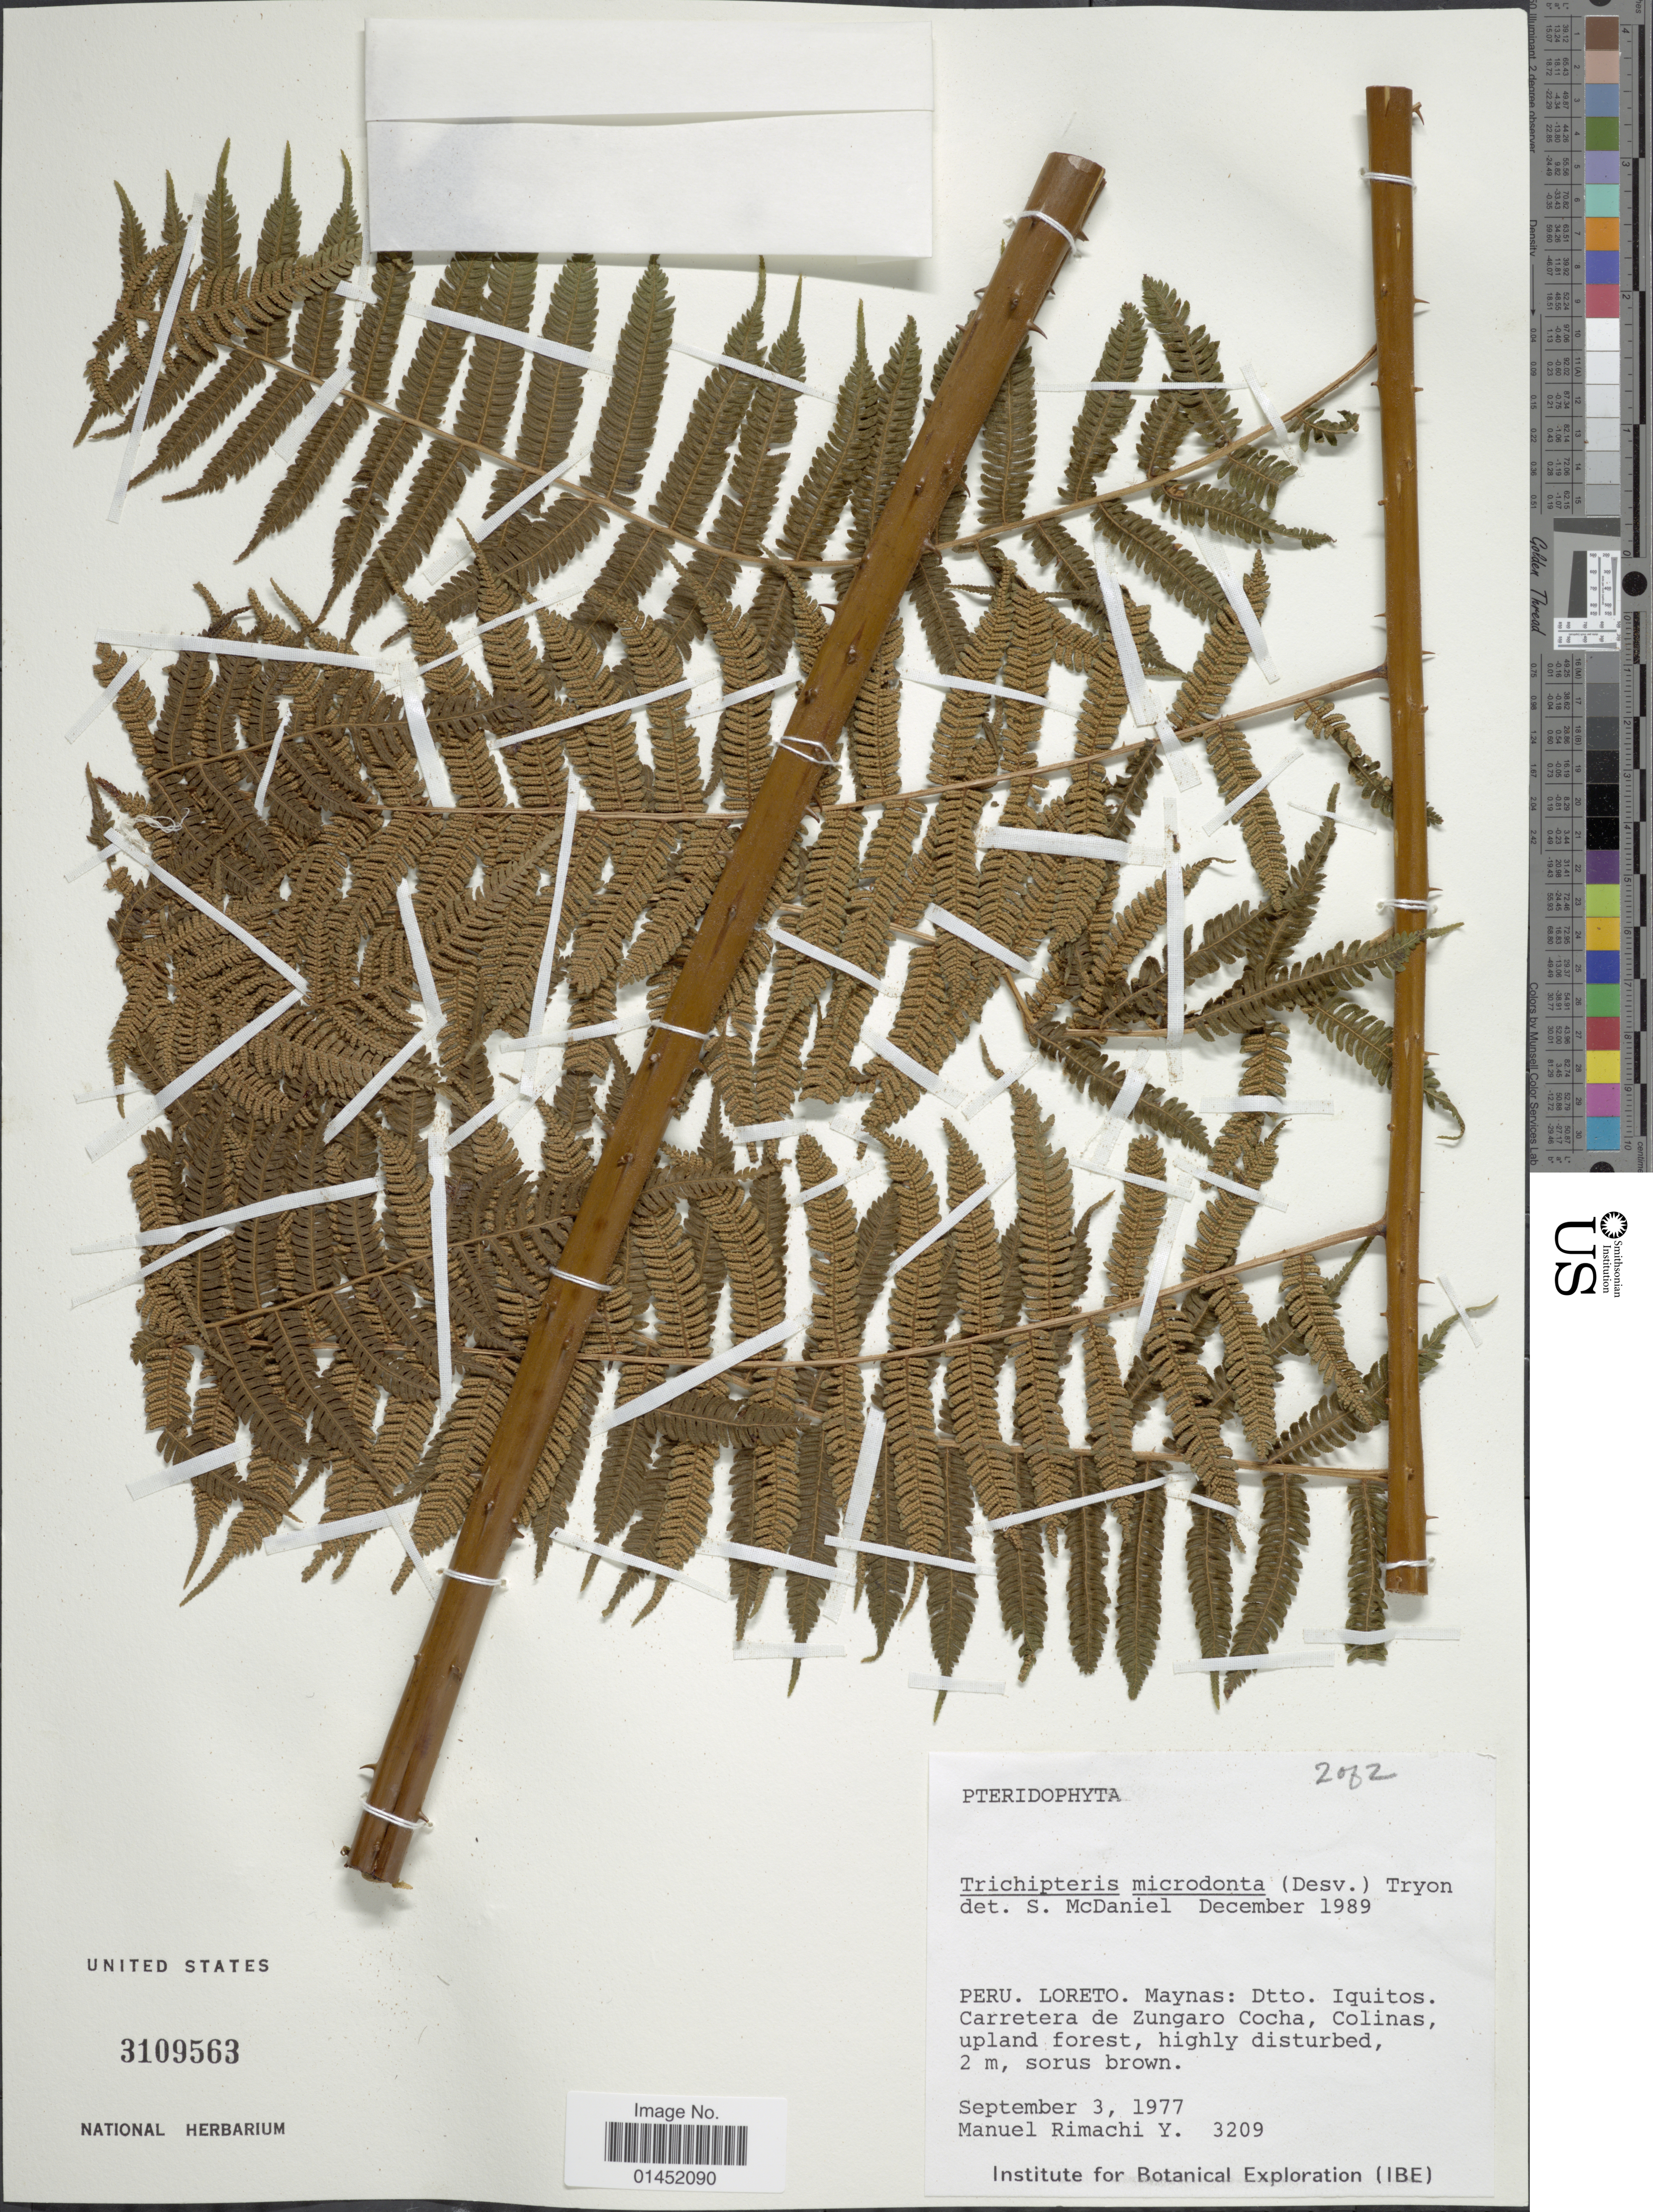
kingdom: Plantae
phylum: Tracheophyta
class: Polypodiopsida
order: Cyatheales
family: Cyatheaceae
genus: Cyathea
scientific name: Cyathea microdonta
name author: (Desv.) Domin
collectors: M. Rimachi Y.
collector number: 3209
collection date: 1977-09-03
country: Peru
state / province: Loreto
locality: Maynas: Dtto. Iquitos. carretera de Zungaro Cocha, Colinas, upland forest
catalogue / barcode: US 3109563